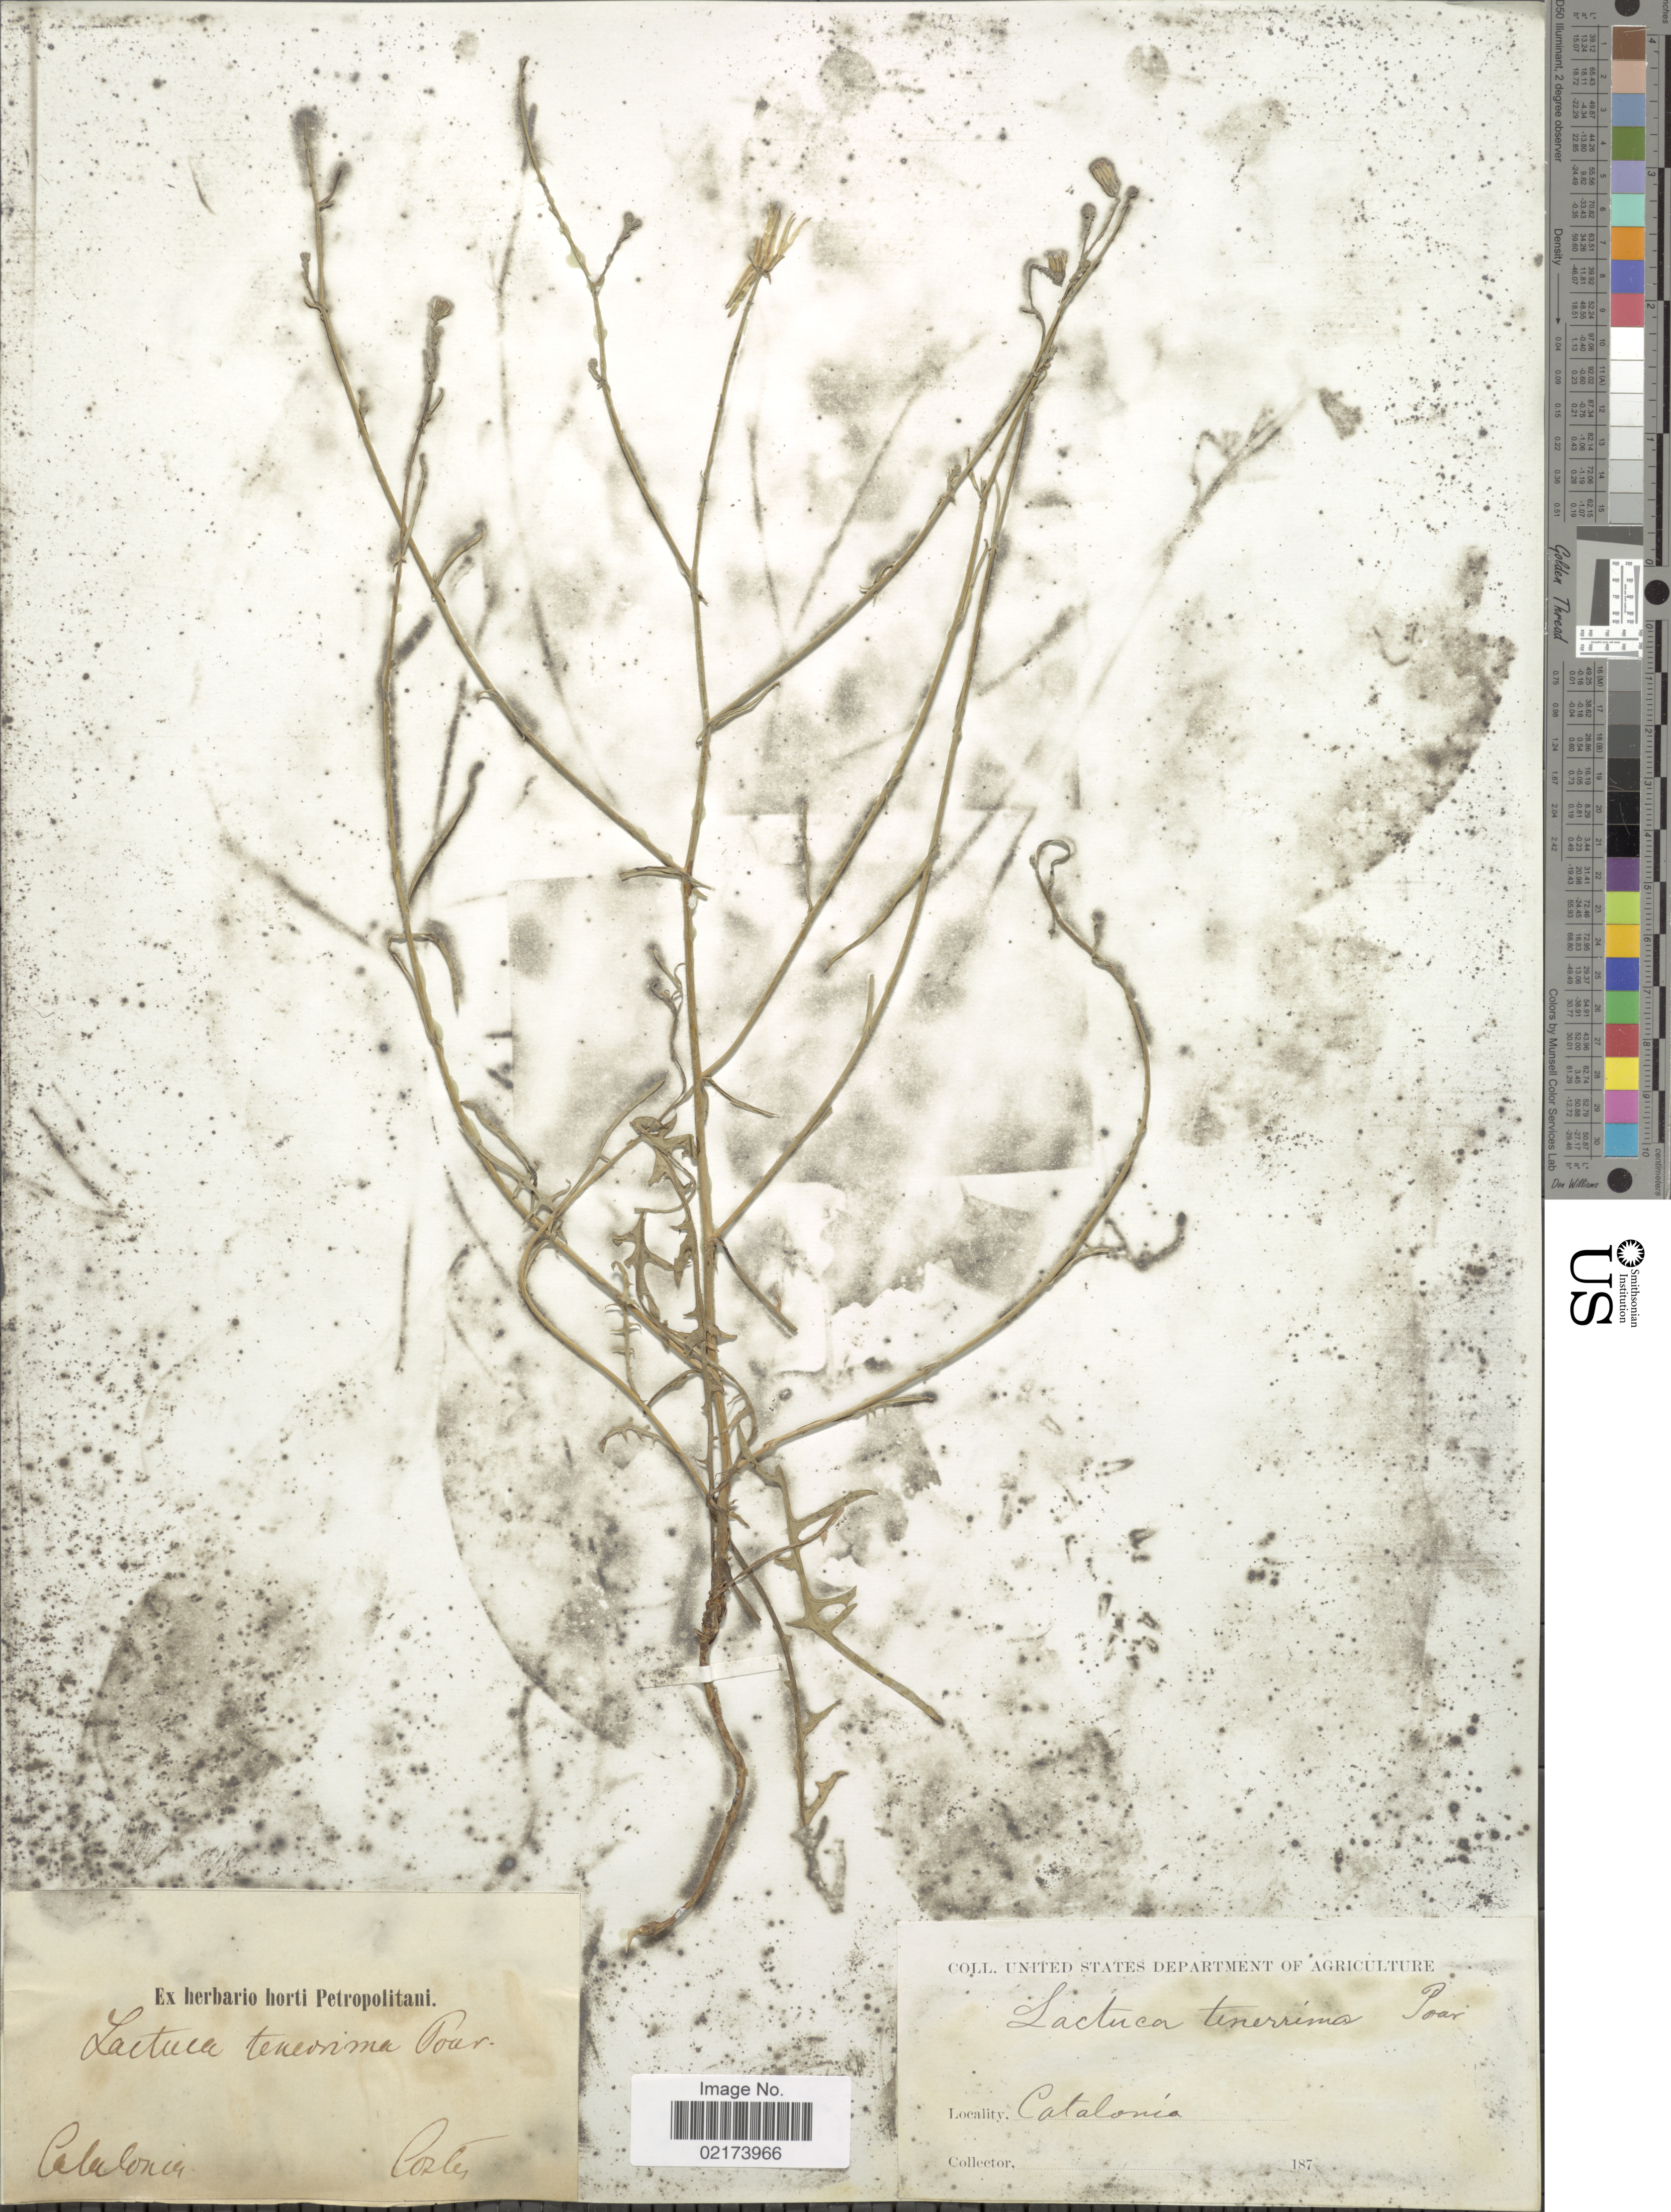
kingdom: Plantae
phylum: Tracheophyta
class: Magnoliopsida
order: Asterales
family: Asteraceae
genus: Lactuca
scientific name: Lactuca tenerrima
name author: Pourr.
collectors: -. Costes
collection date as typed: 187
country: Spain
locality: Catalonia